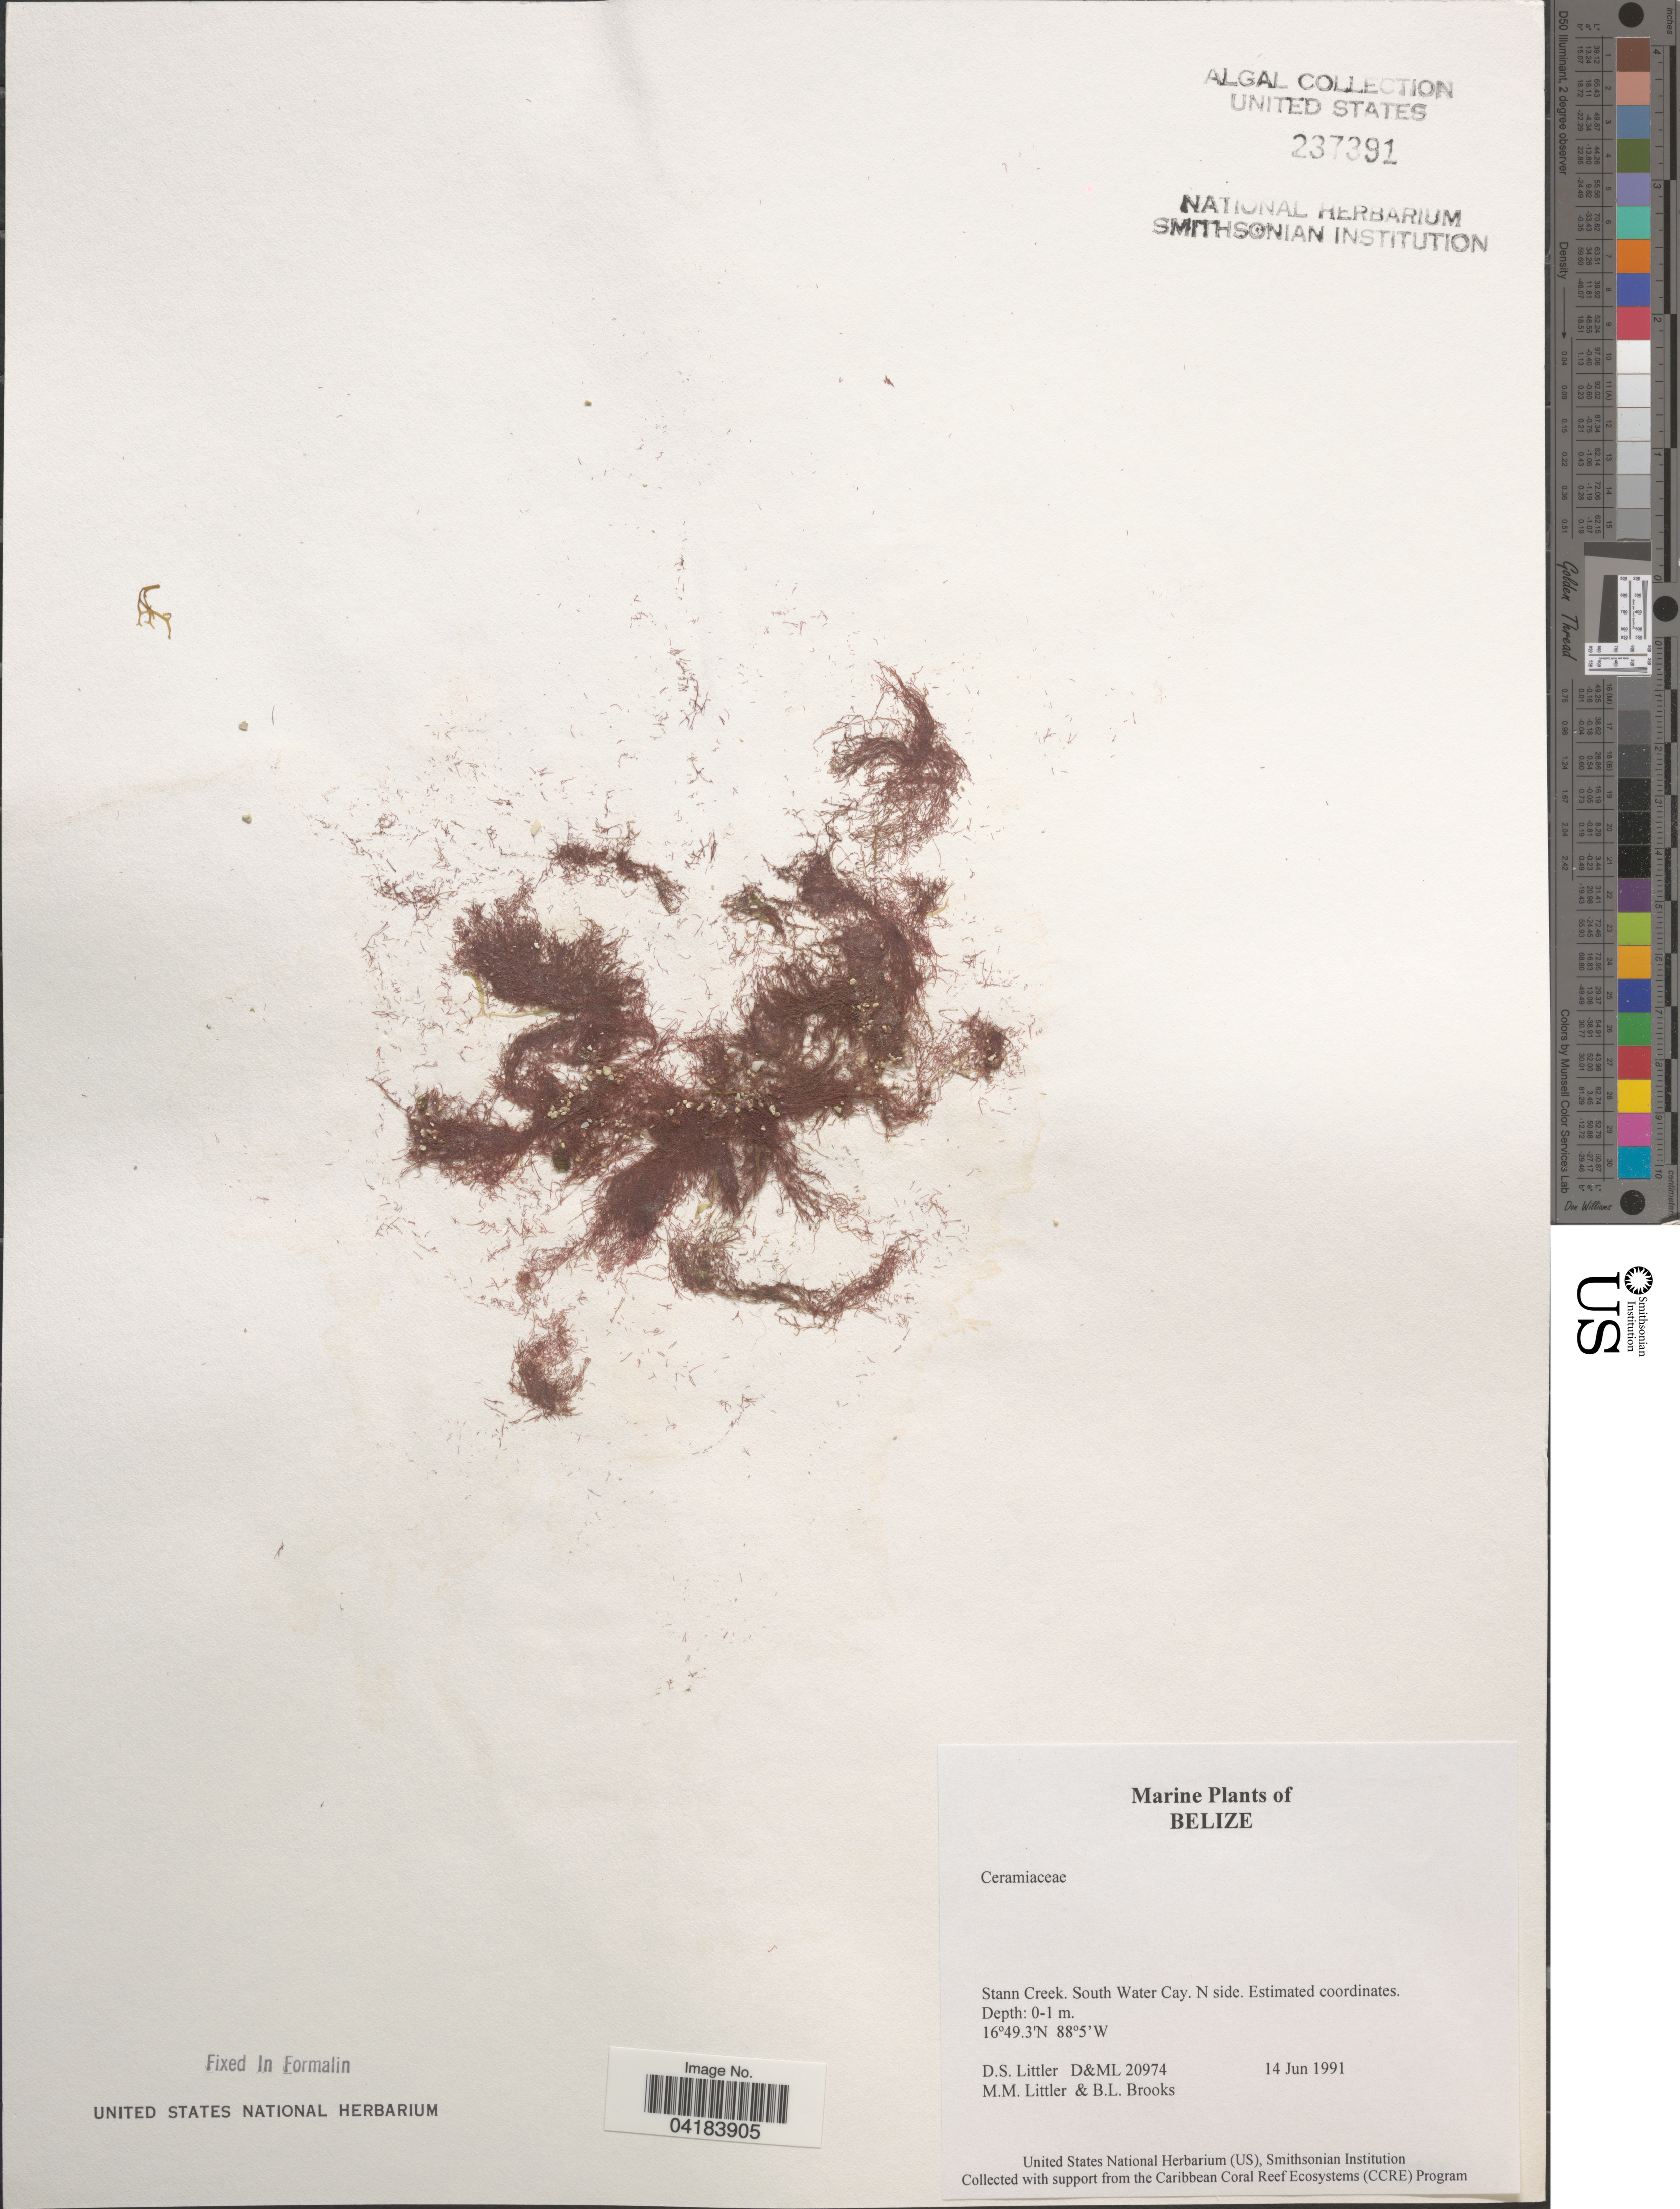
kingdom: Plantae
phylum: Rhodophyta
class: Florideophyceae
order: Ceramiales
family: Ceramiaceae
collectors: D. S. Littler & B. Brooks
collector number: D&ML20974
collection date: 1991-06-14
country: Belize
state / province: Stann Creek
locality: South Water Cay. N side.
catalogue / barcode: US 237391